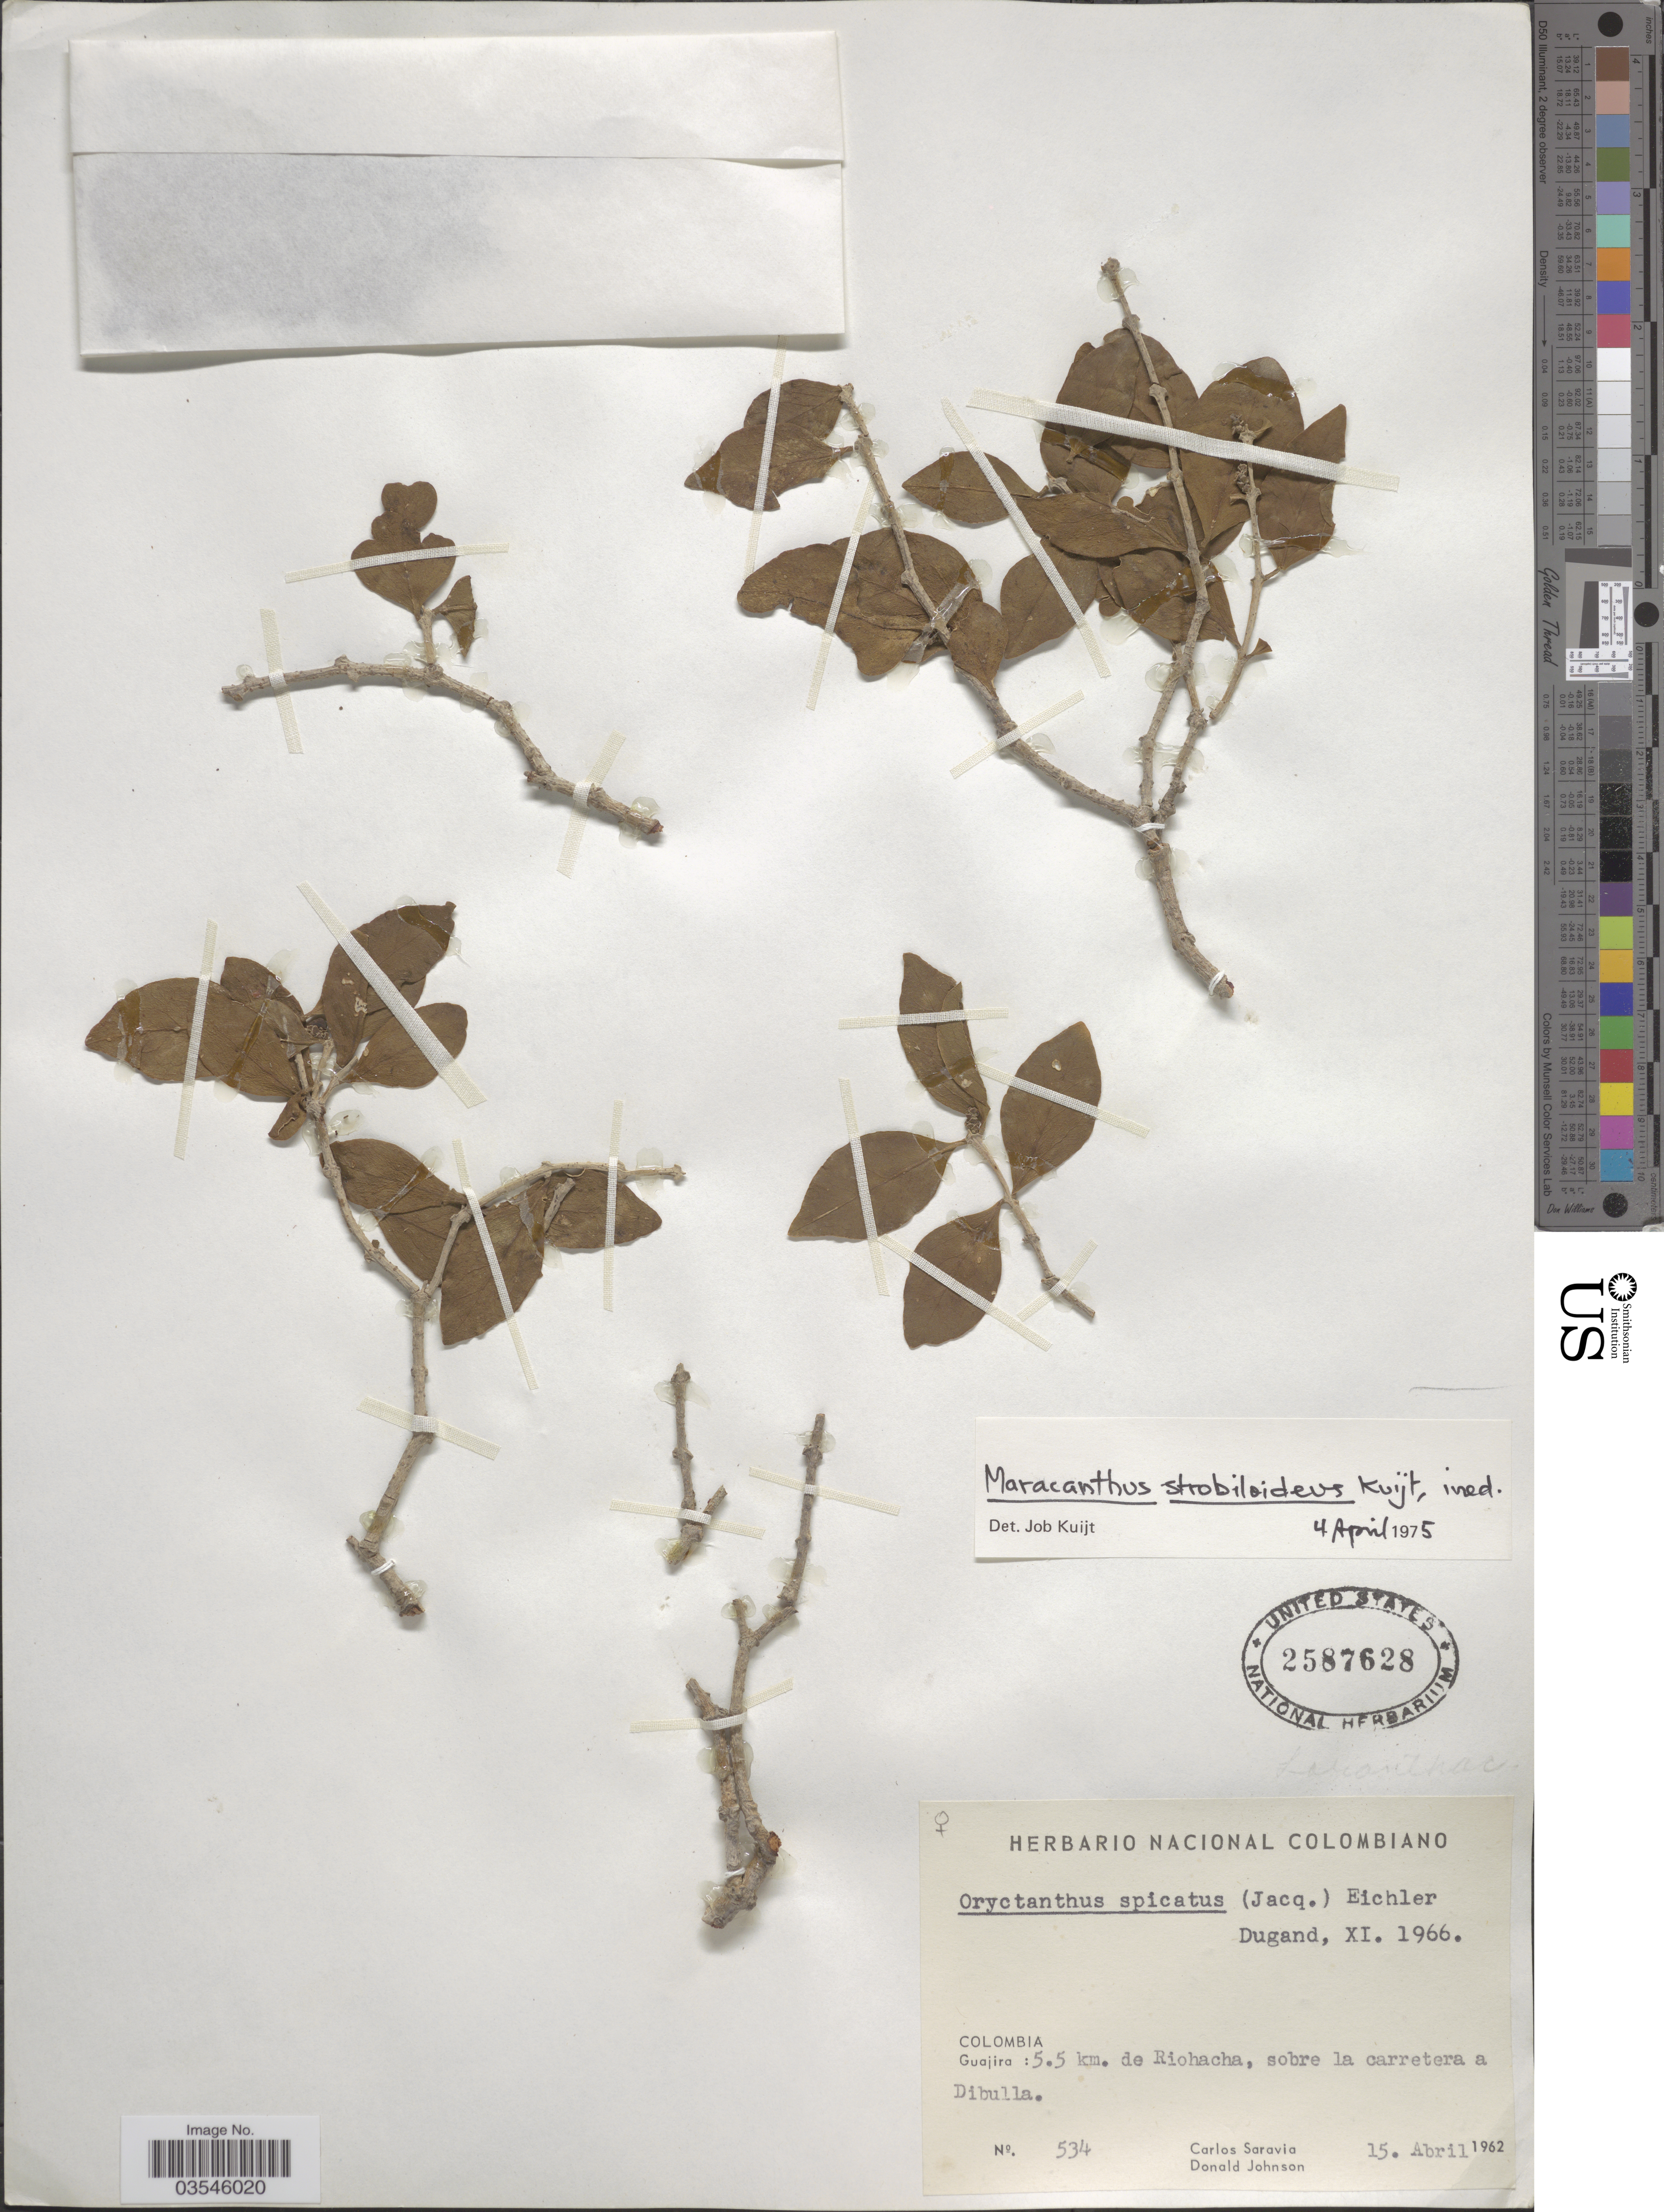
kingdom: Plantae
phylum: Tracheophyta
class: Magnoliopsida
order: Santalales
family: Loranthaceae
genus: Maracanthus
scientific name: Maracanthus strobiloideus Kuijt ined.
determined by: Kuijt, Job, (CANADA)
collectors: C. Saravia & D. Johnson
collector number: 534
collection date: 1962-04-15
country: Colombia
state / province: La Guajira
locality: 5.5 km. de Riohacha, sobre la carretera a Dibulla.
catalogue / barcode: US 2587628